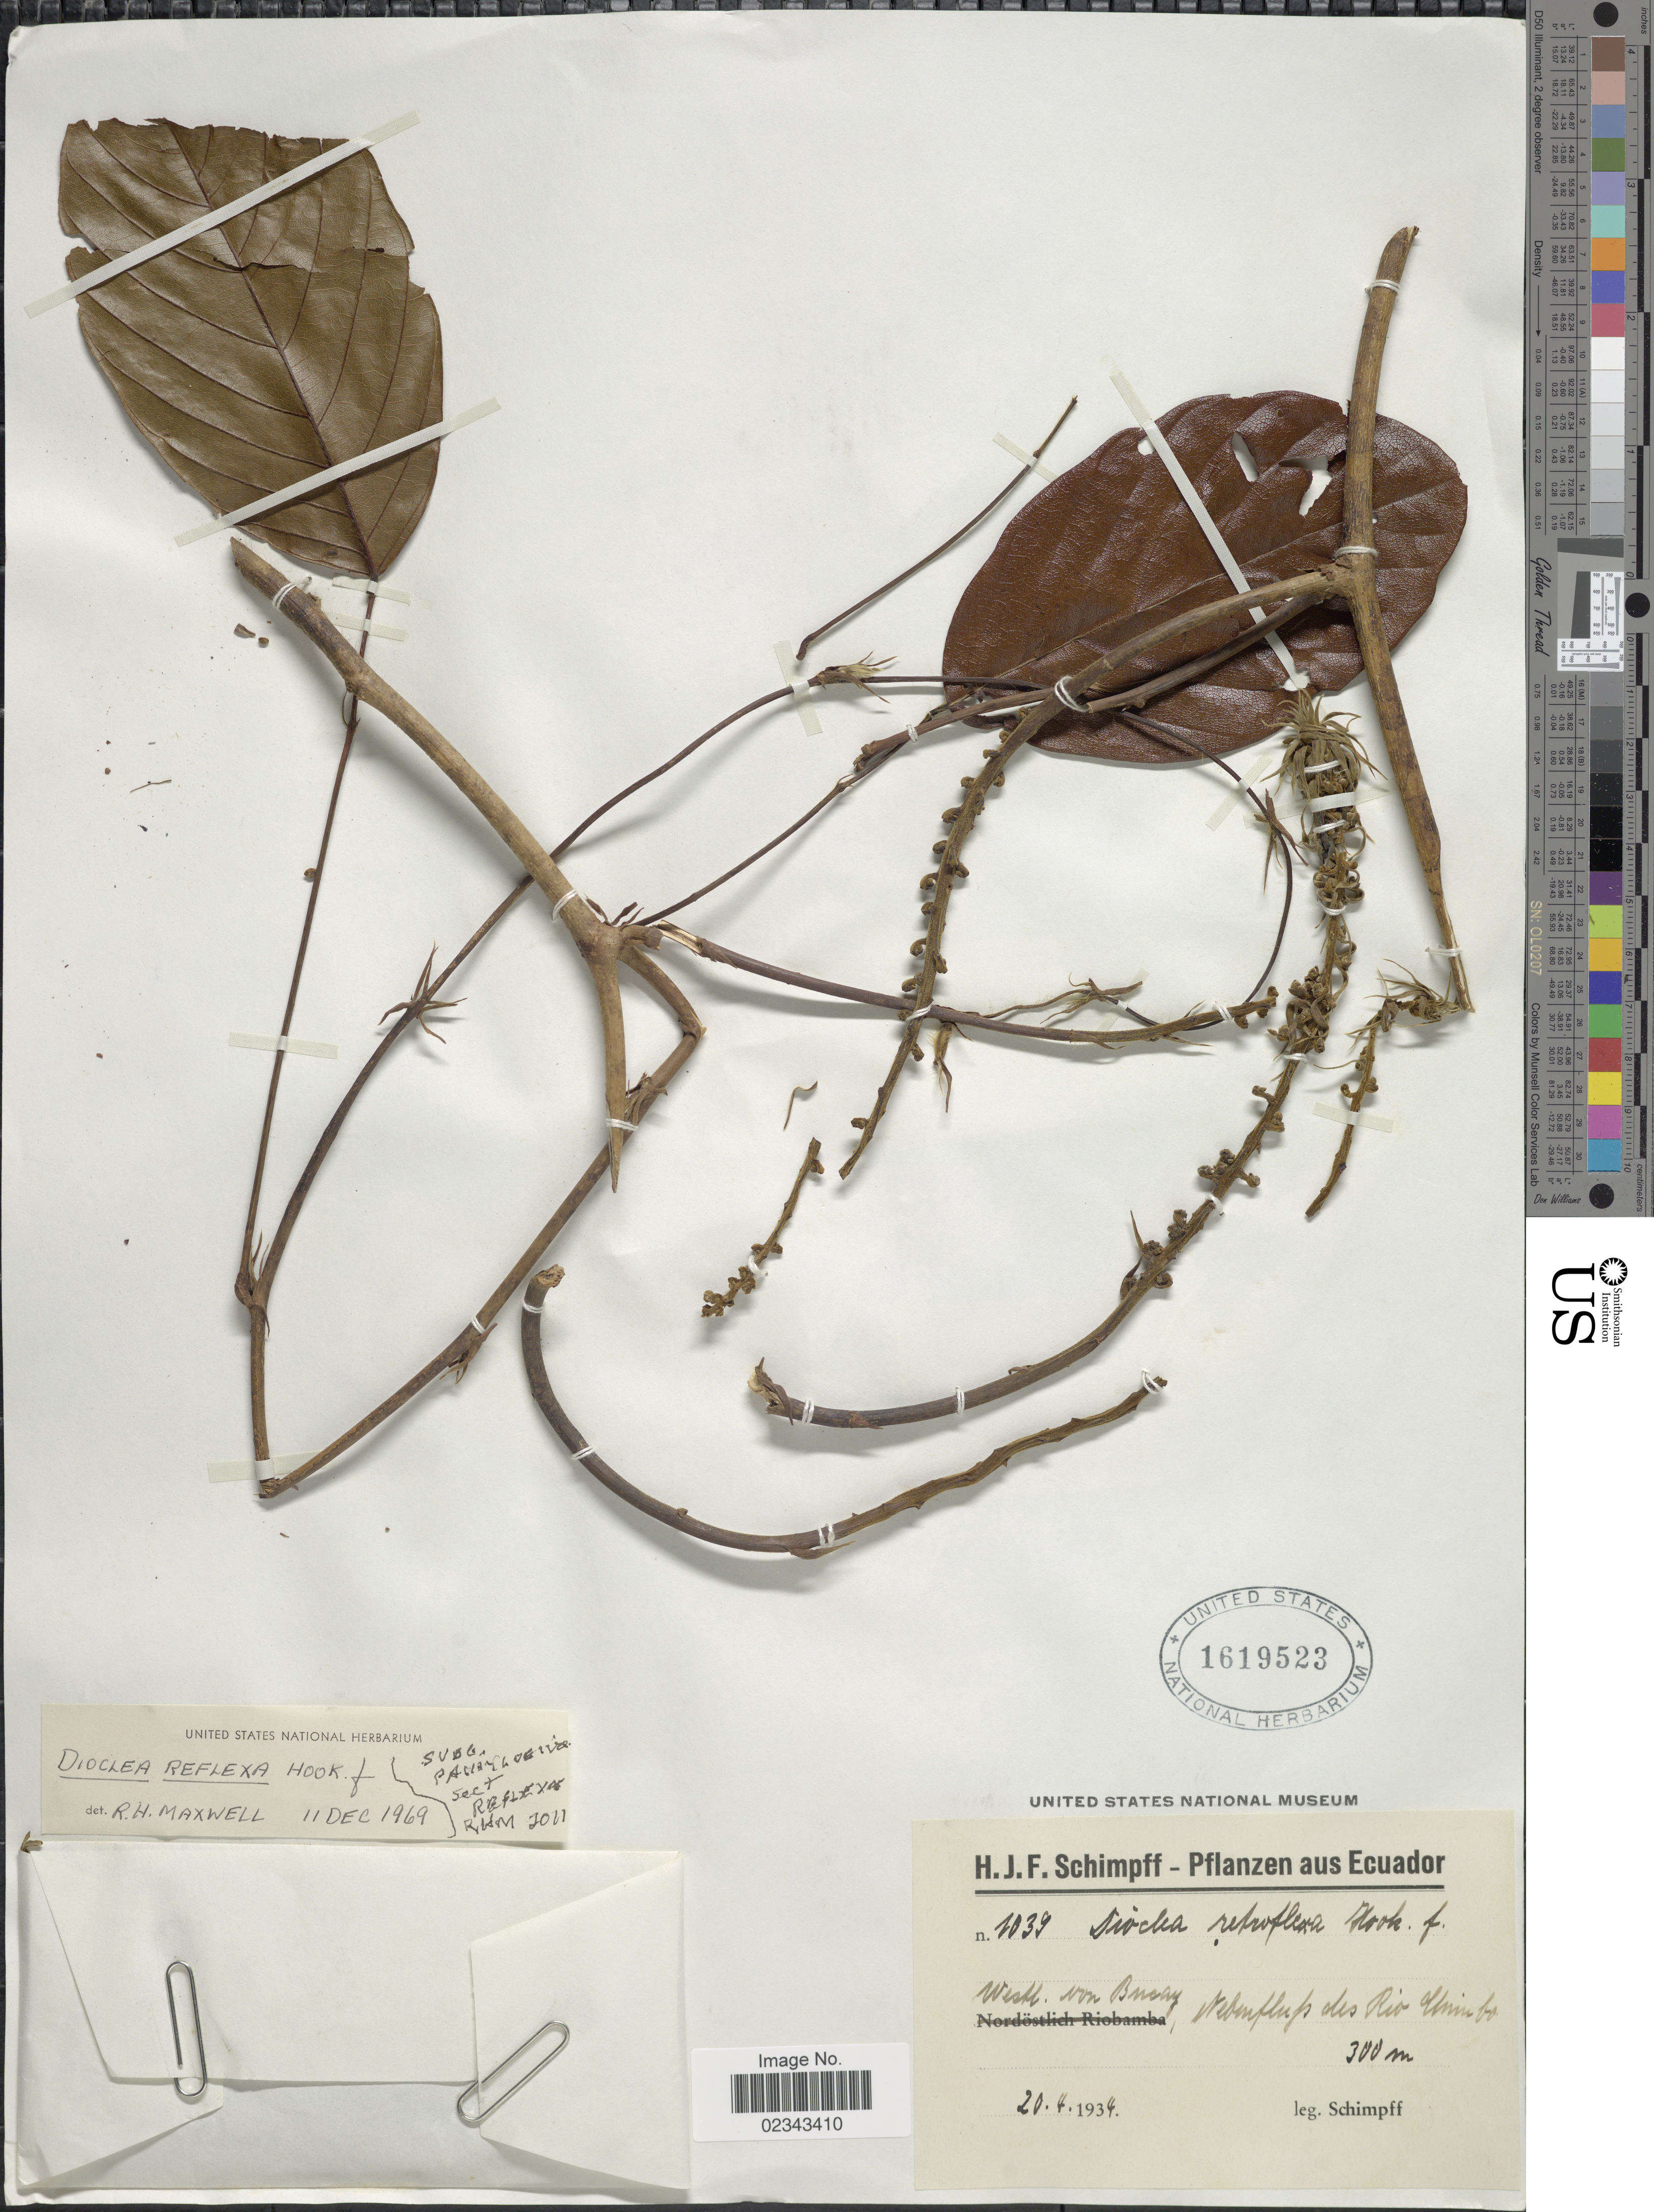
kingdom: Plantae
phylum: Tracheophyta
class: Magnoliopsida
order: Fabales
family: Fabaceae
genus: Macropsychanthus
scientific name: Macropsychanthus comosus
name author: (G. Mey.) L.P. Queiroz & Snak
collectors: H. Schimpff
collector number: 1039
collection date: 1934-04-20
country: Ecuador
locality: Westl von Bucay, Nebenfluss des Rio Chimbo.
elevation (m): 300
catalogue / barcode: US 1619523